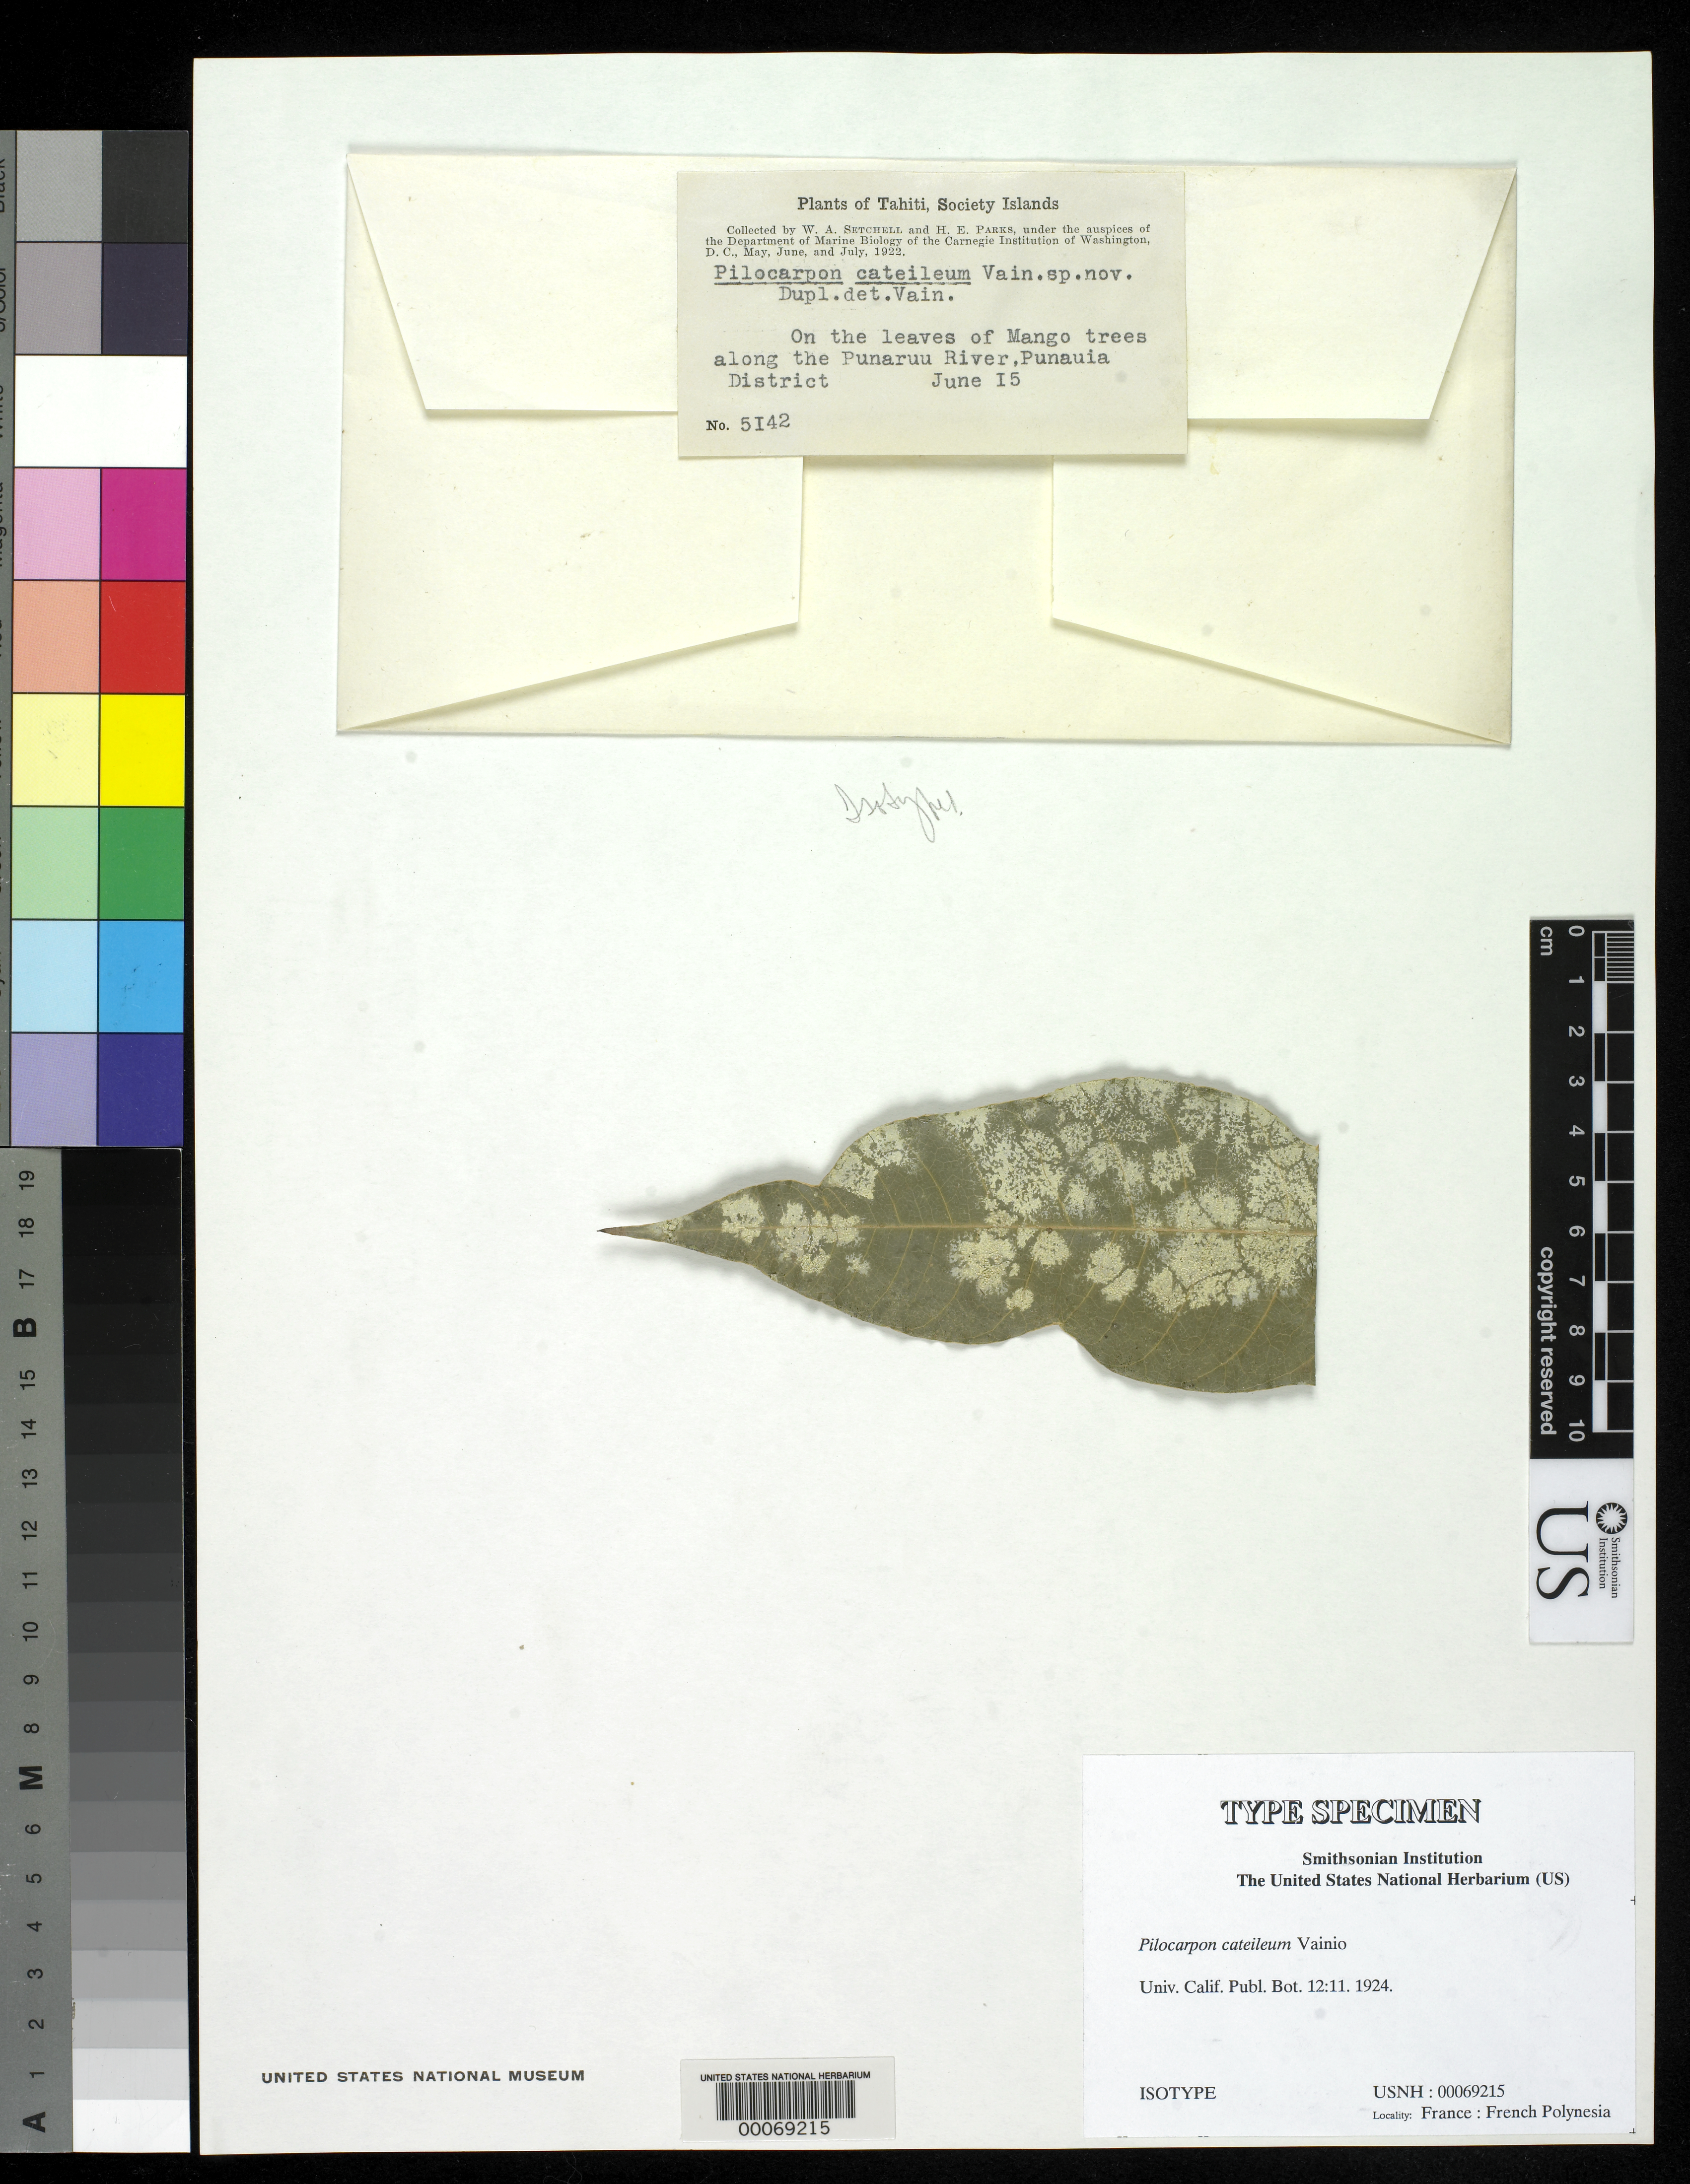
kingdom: Fungi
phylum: Ascomycota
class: Lecanoromycetes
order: Lecanorales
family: Byssolomataceae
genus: Pilocarpon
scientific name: Pilocarpon cateileum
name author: Vain.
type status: Isotype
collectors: W. Setchell & H. E. Parks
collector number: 5142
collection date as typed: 15 Jun 1922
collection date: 1922-06-15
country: French Polynesia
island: Tahiti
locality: Punaruu River. Punauia Dist.